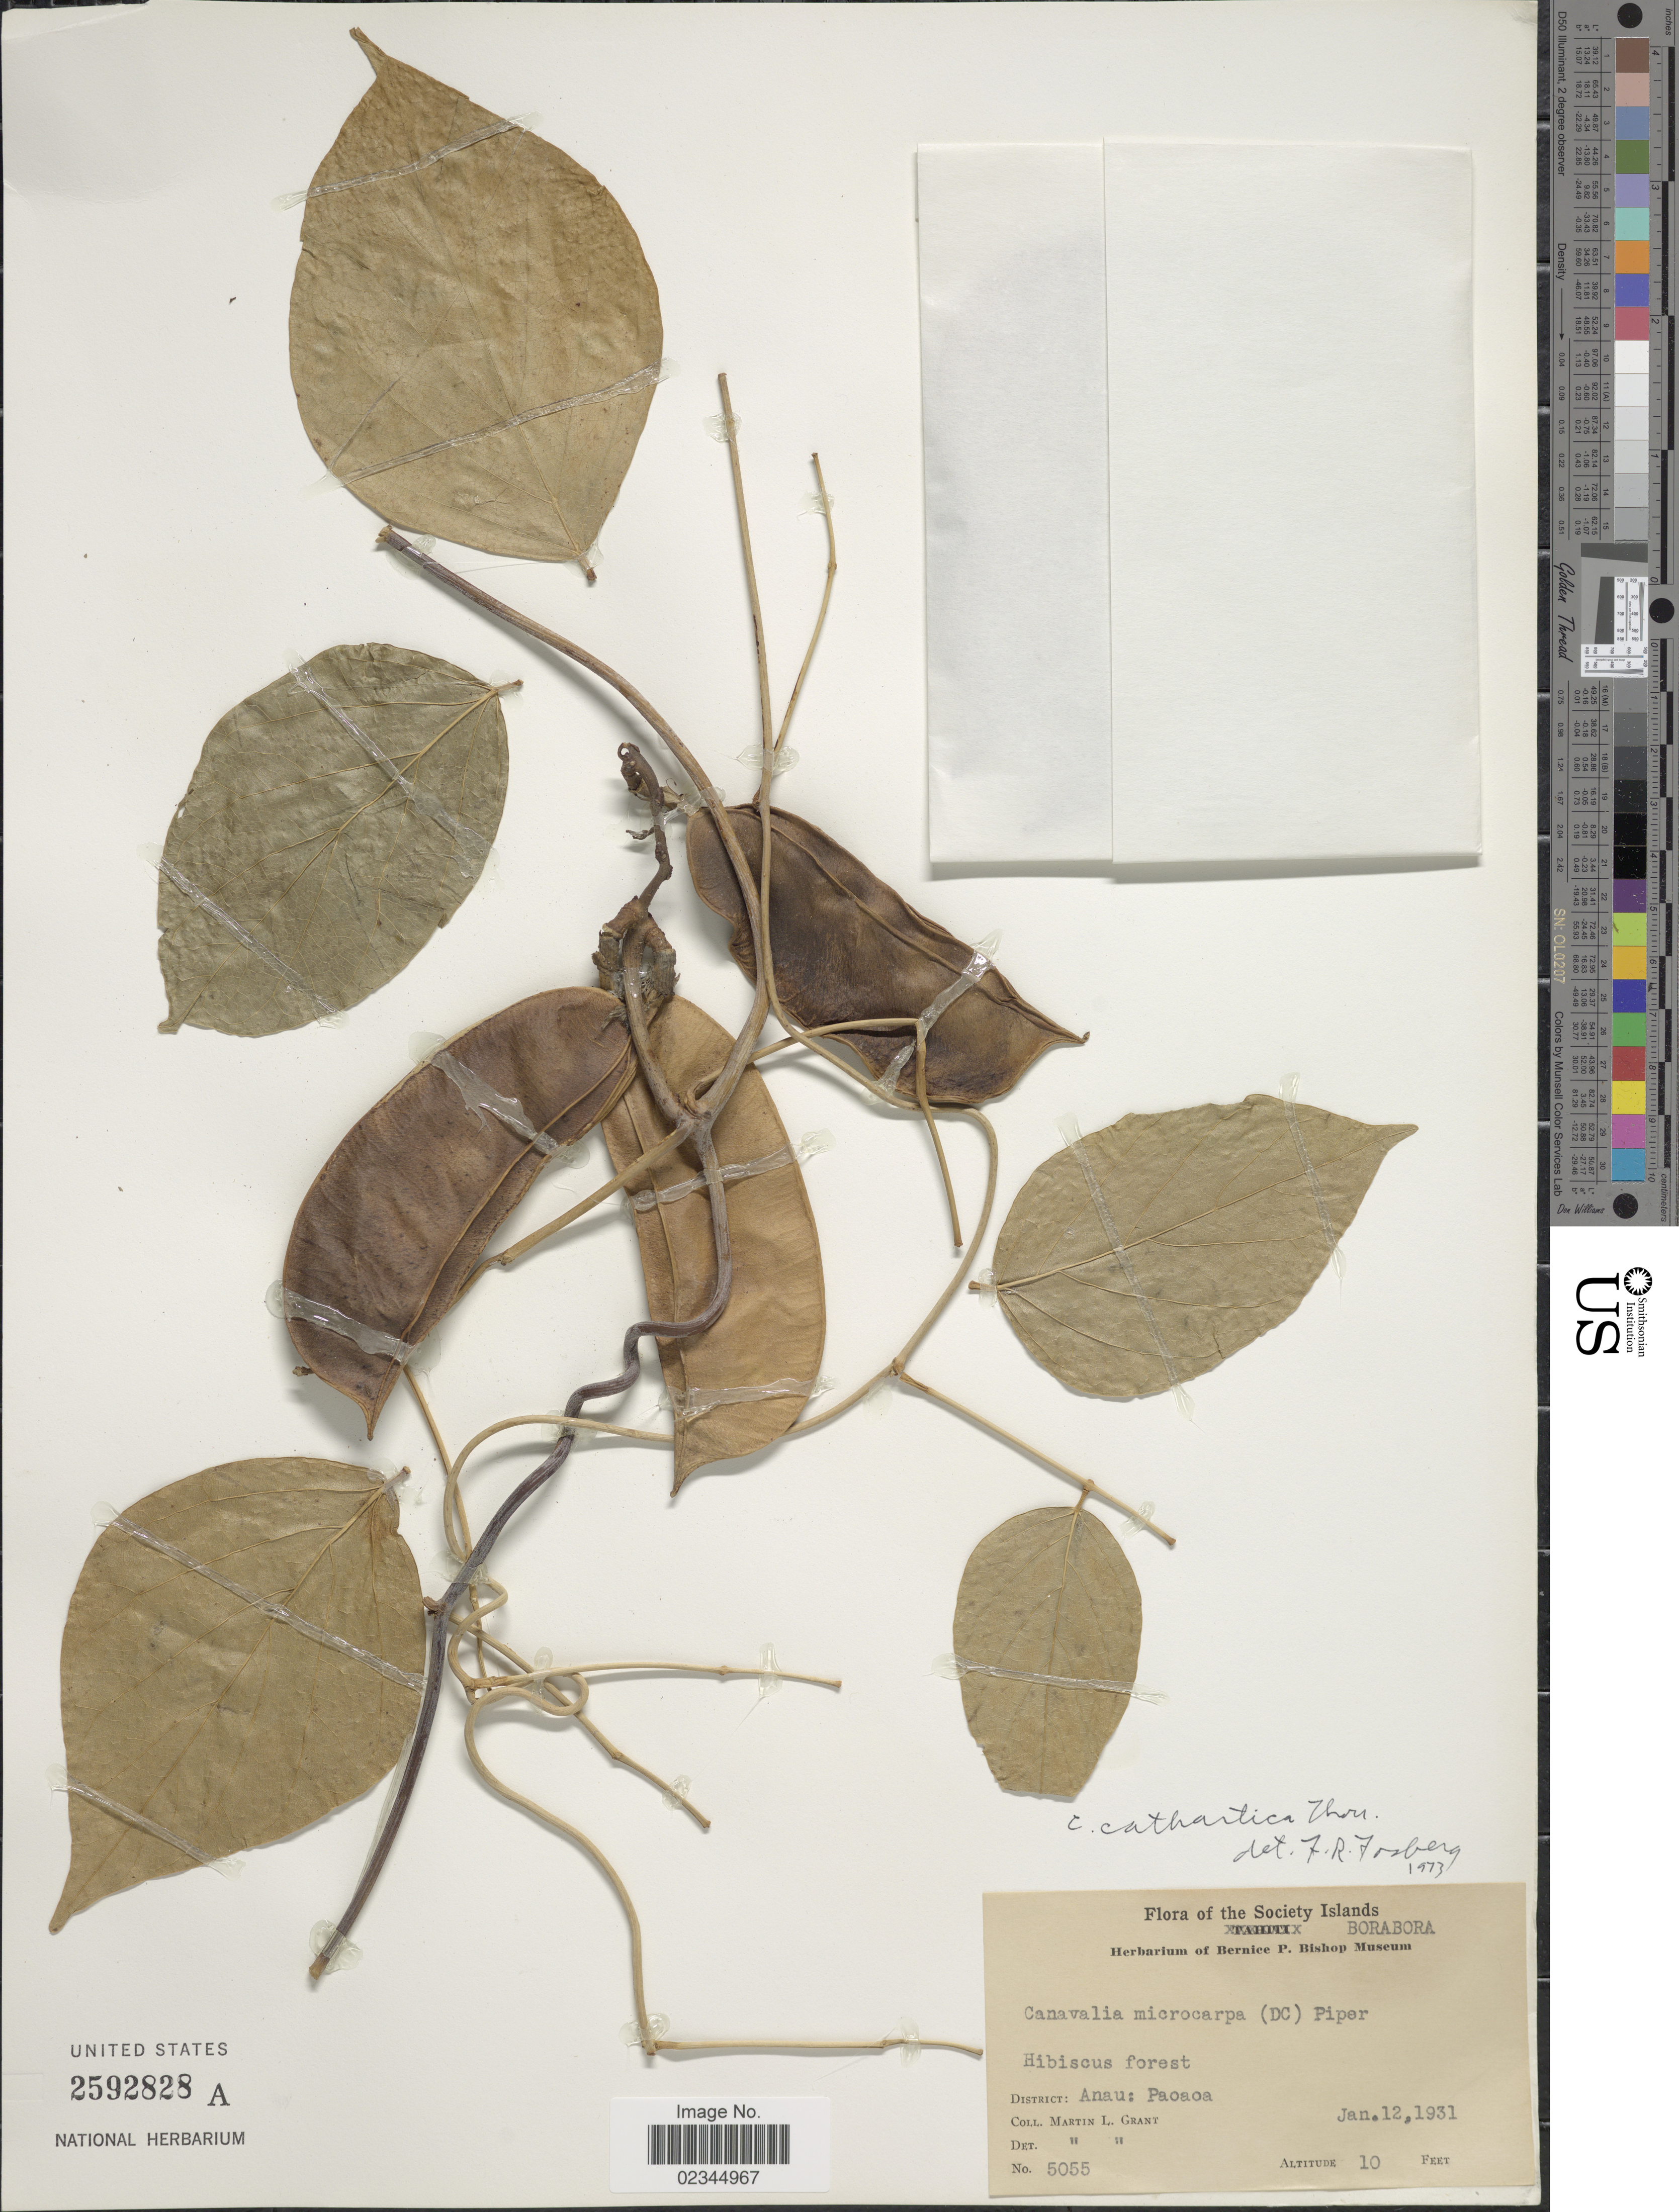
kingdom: Plantae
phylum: Tracheophyta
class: Magnoliopsida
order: Fabales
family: Fabaceae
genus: Canavalia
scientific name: Canavalia cathartica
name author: Thouars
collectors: M. L. Grant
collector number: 5055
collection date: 1931-01-12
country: French Polynesia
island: Bora Bora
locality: Society Islands, Borabora, District Anau, Paoaoa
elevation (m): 3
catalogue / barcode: US 2592828A